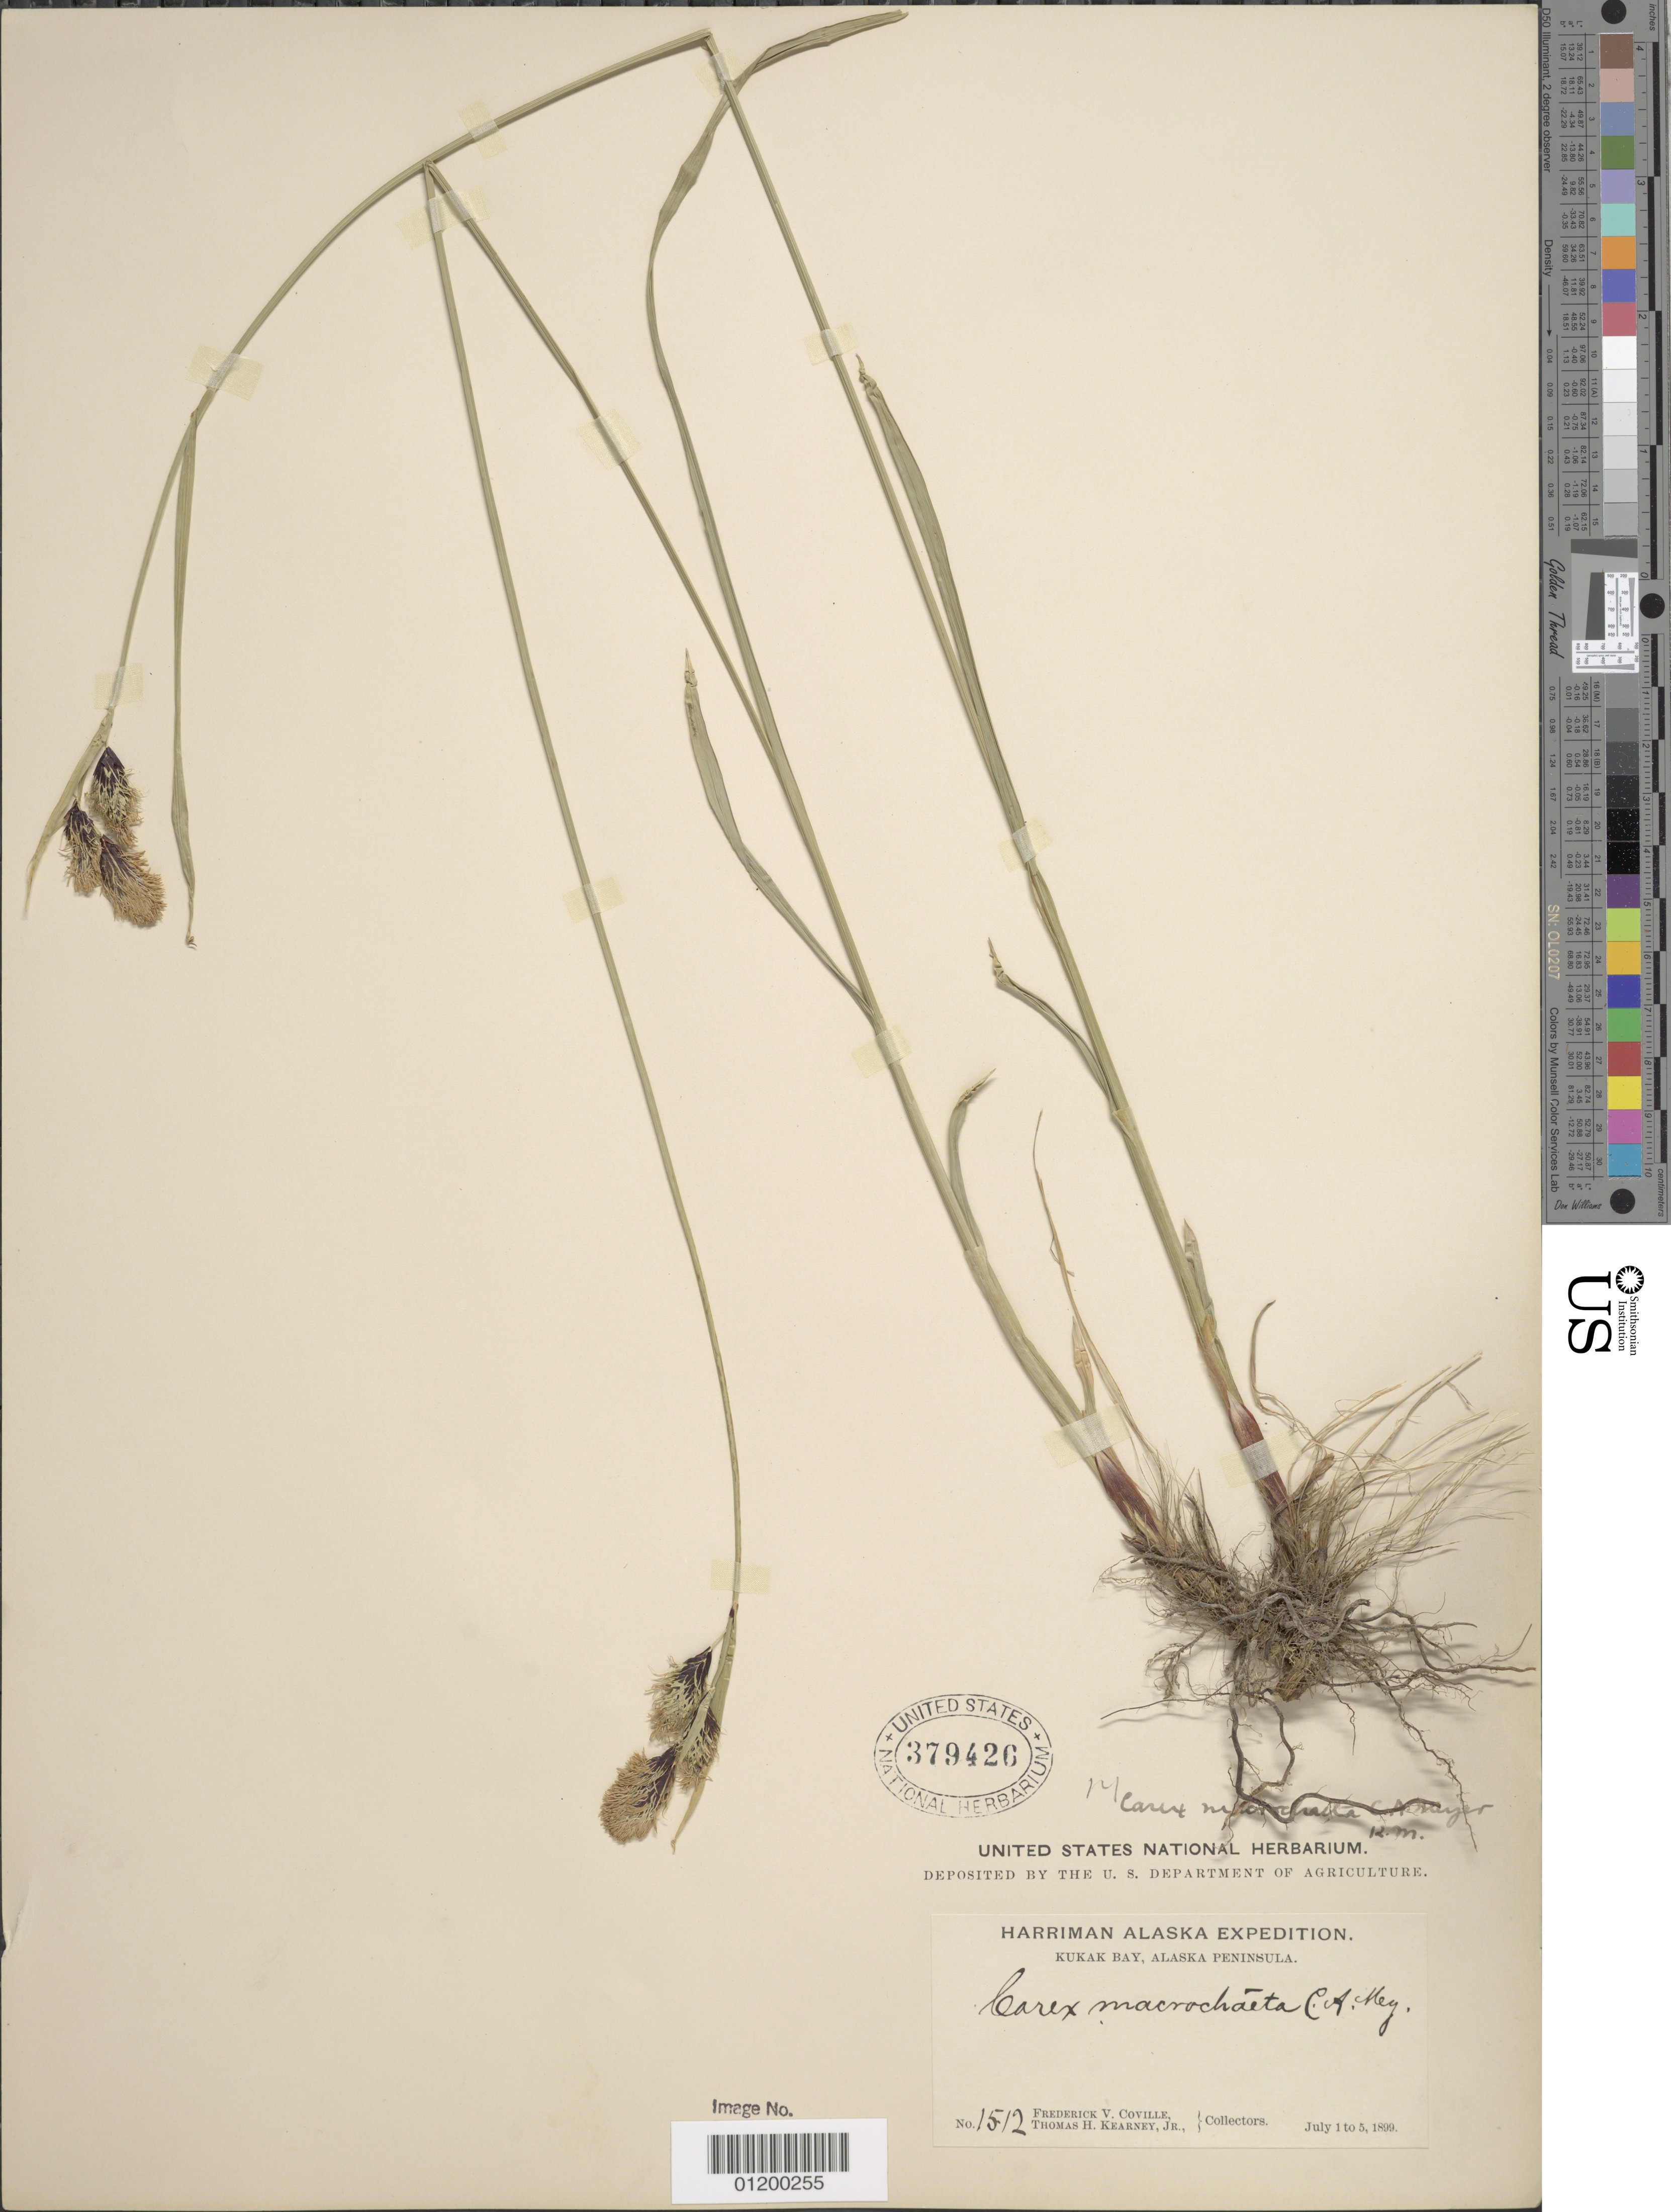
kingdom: Plantae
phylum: Tracheophyta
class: Liliopsida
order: Poales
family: Cyperaceae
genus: Carex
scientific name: Carex macrochaeta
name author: C.A. Mey.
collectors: F. V. Coville & F. Funston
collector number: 1512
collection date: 1899-07-01/1899-07-05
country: United States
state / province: Alaska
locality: Kukak Bay, Alaska Peninsula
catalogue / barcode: US 379426